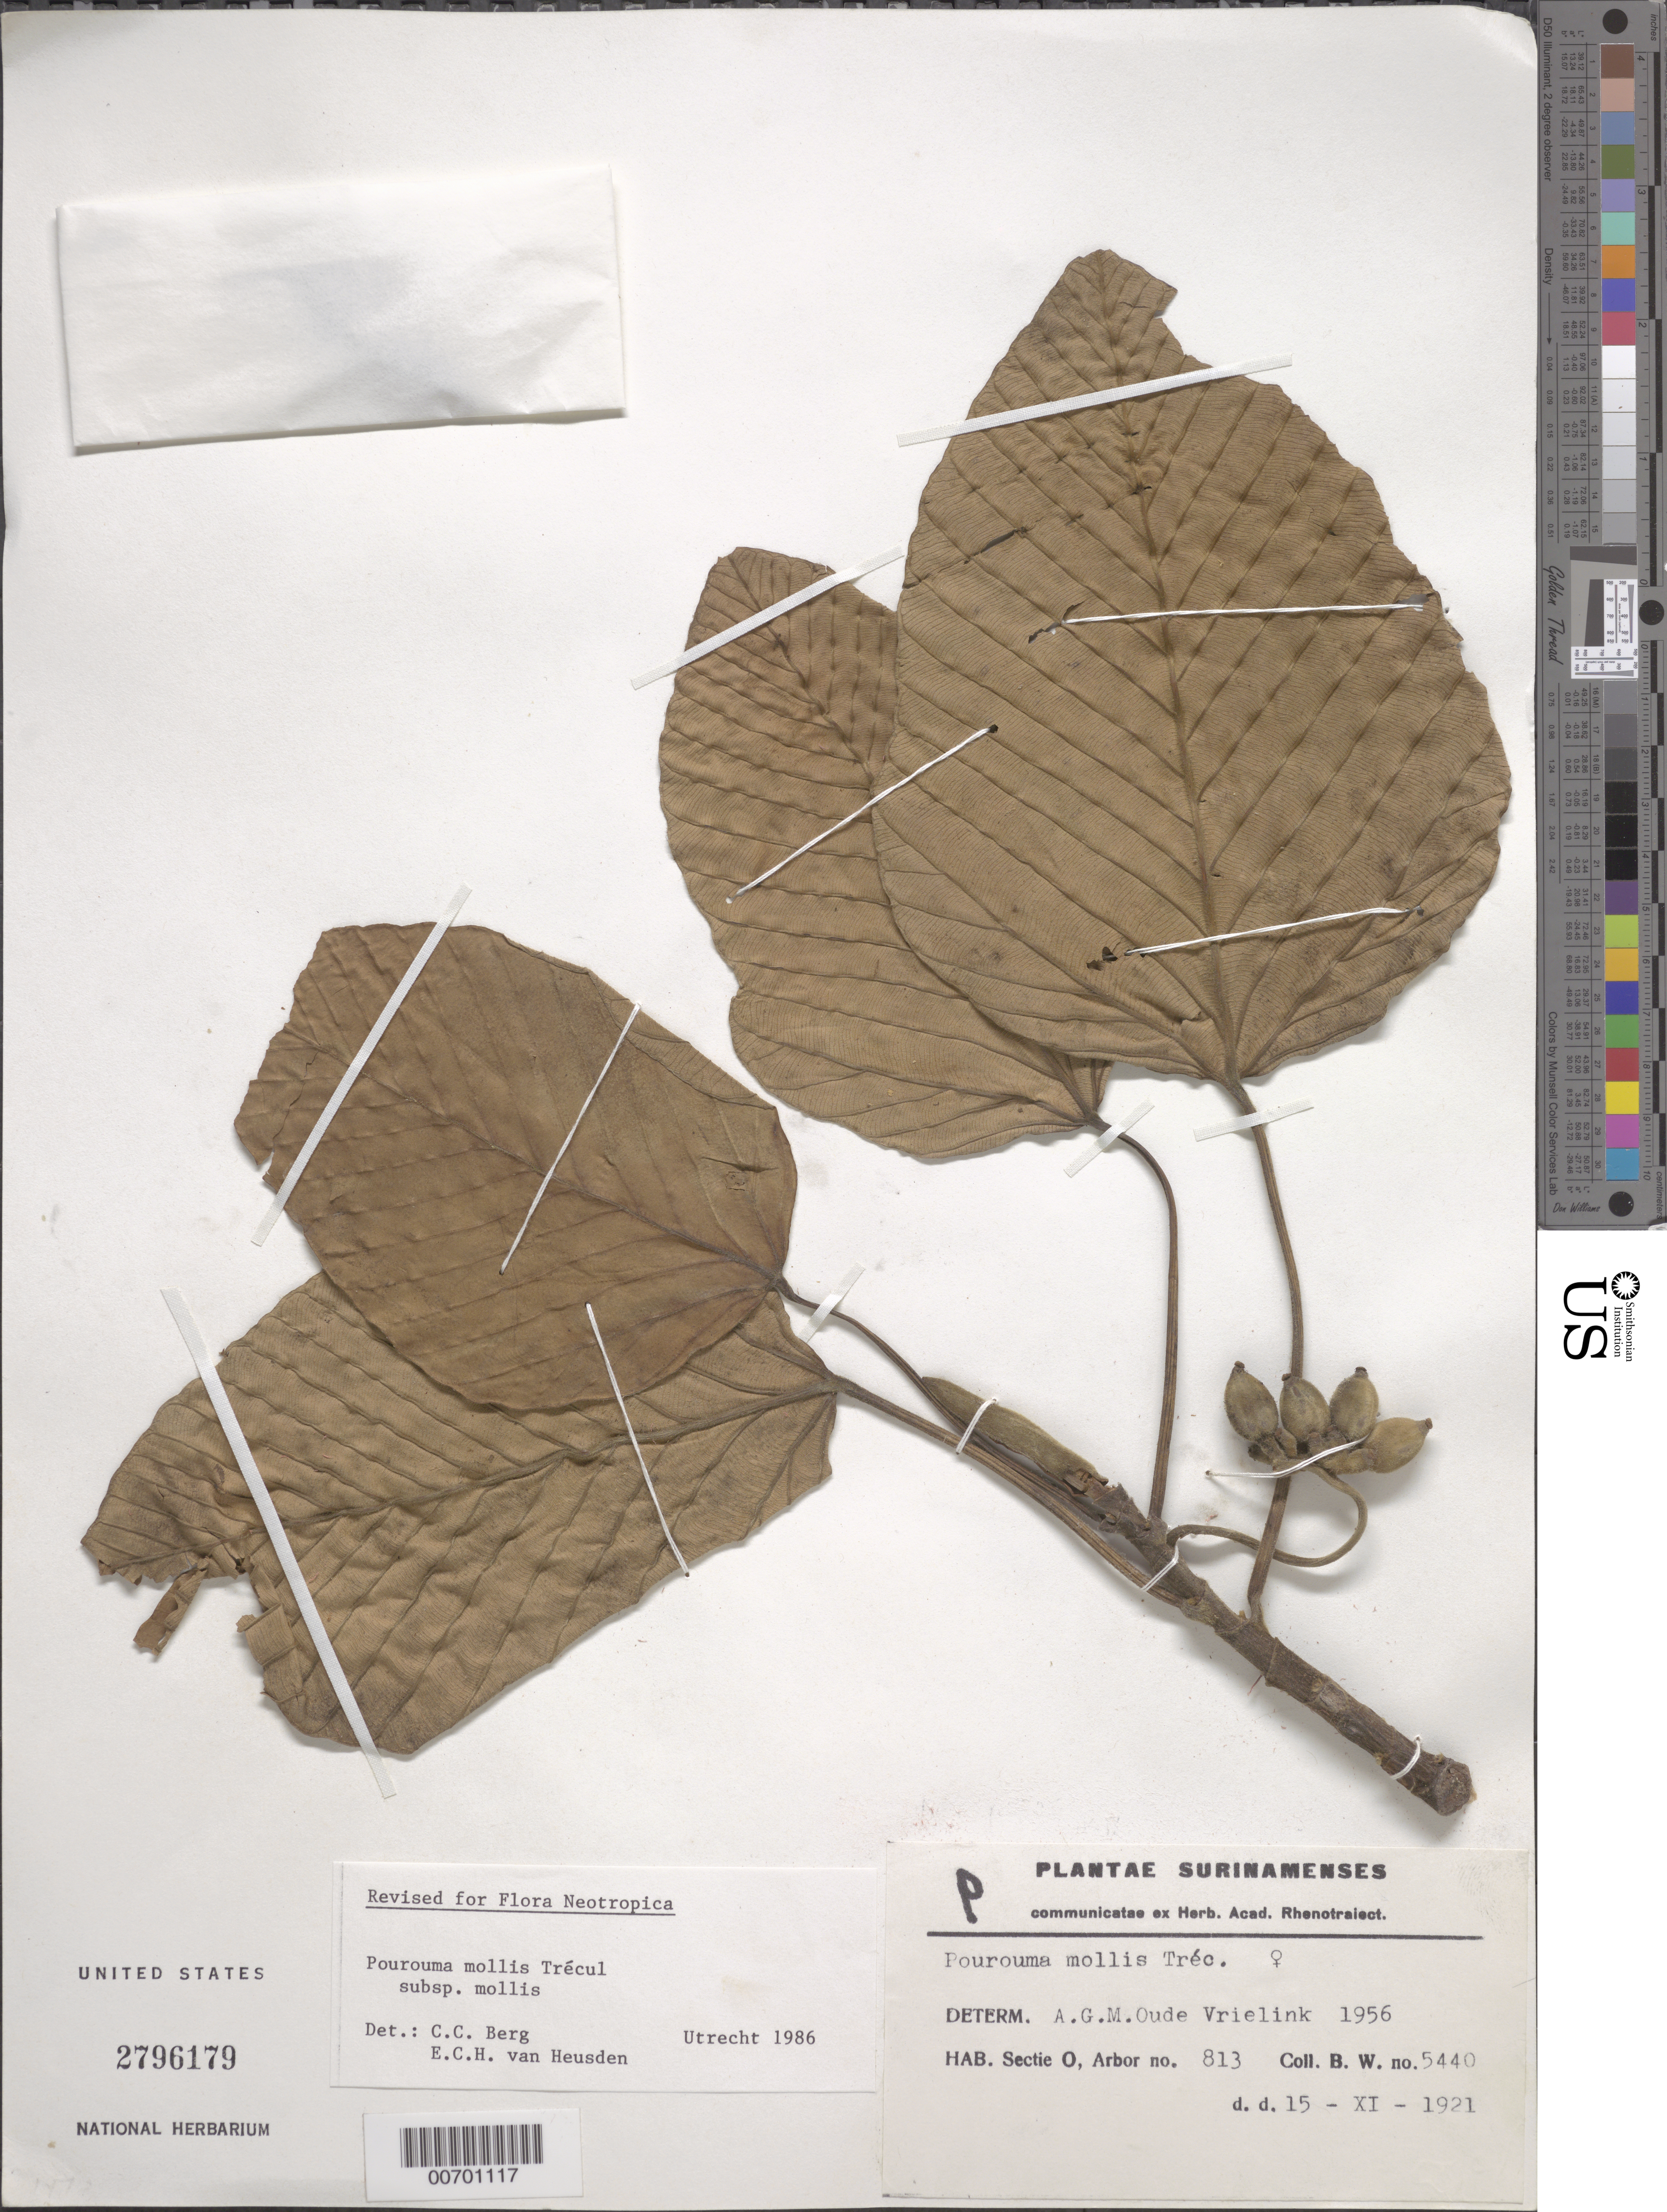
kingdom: Plantae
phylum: Tracheophyta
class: Magnoliopsida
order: Rosales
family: Urticaceae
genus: Pourouma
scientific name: Pourouma mollis subsp. mollis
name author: Trécul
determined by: Berg, C. C.; Heusden, E. C.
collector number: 5440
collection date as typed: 15-Nov-21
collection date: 1921-11-15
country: Suriname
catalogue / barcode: US 2796179